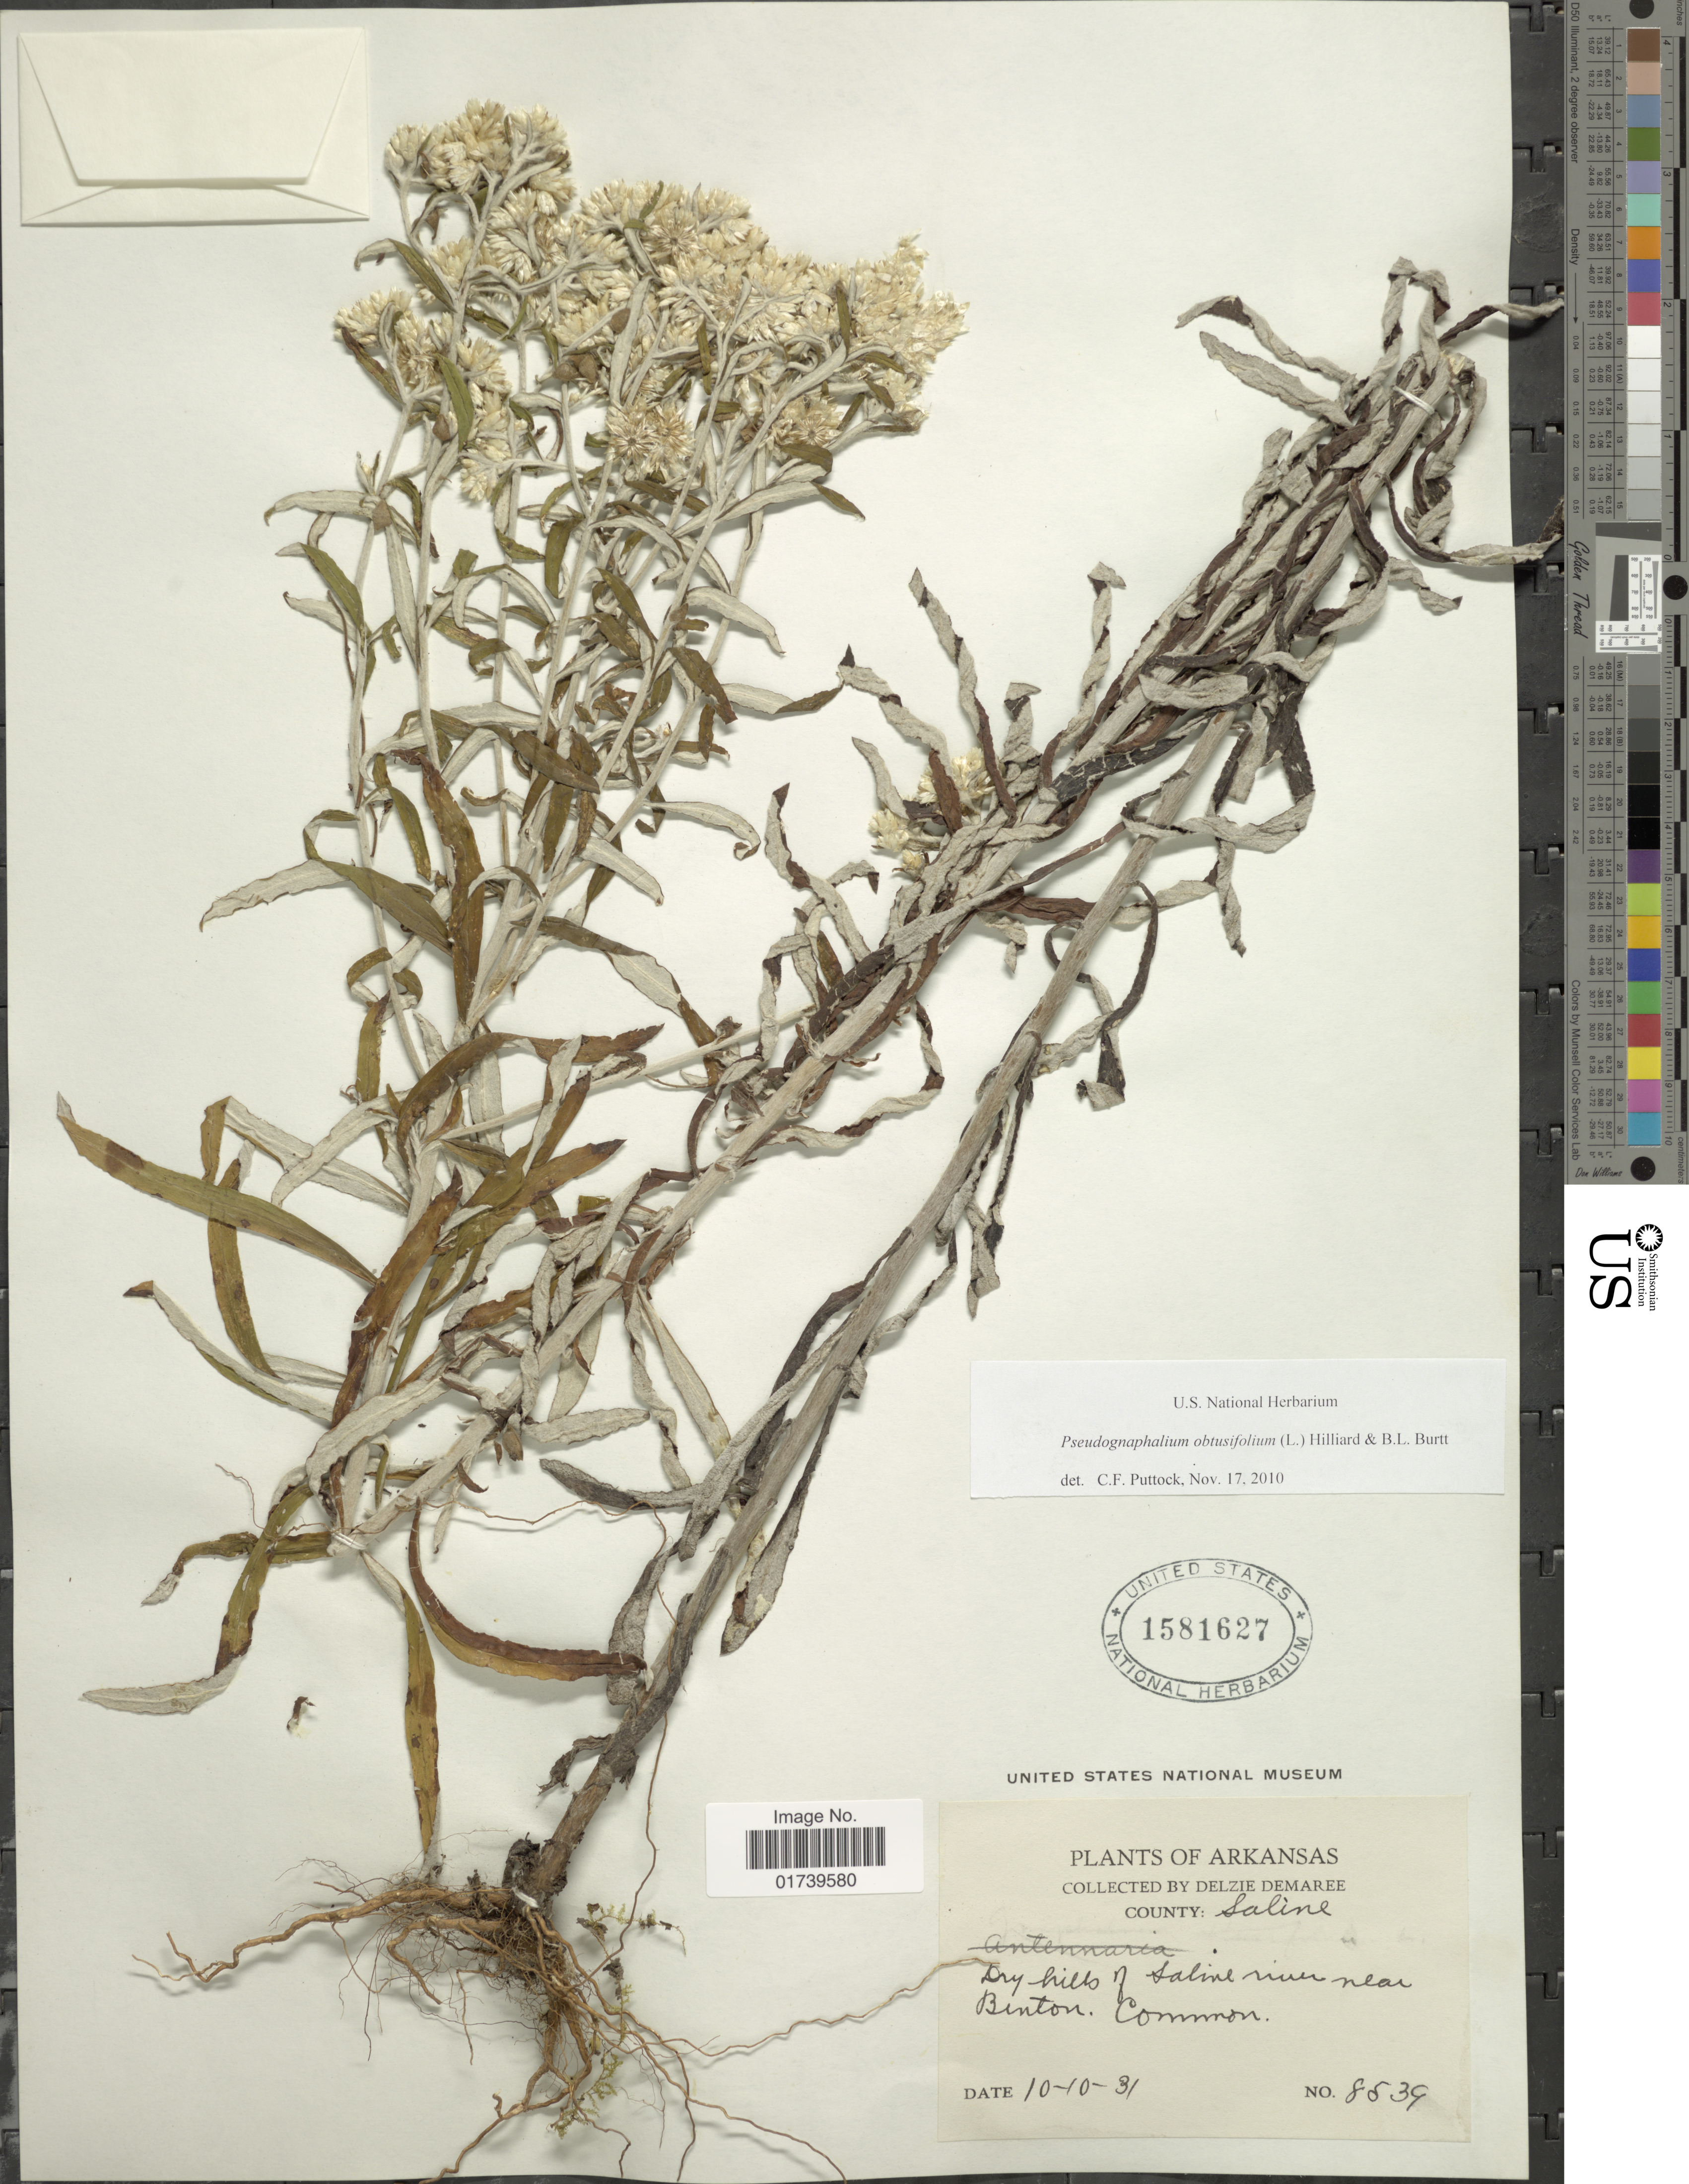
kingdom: Plantae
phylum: Tracheophyta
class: Magnoliopsida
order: Asterales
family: Asteraceae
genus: Pseudognaphalium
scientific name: Pseudognaphalium obtusifolium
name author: (L.) Hilliard & B.L. Burtt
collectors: D. Demaree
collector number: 8539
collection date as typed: Transcribed d/m/y: 10/10/31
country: United States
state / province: Arkansas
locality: County: Saline, dry hills of Saline river near Binton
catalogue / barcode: US 1581627